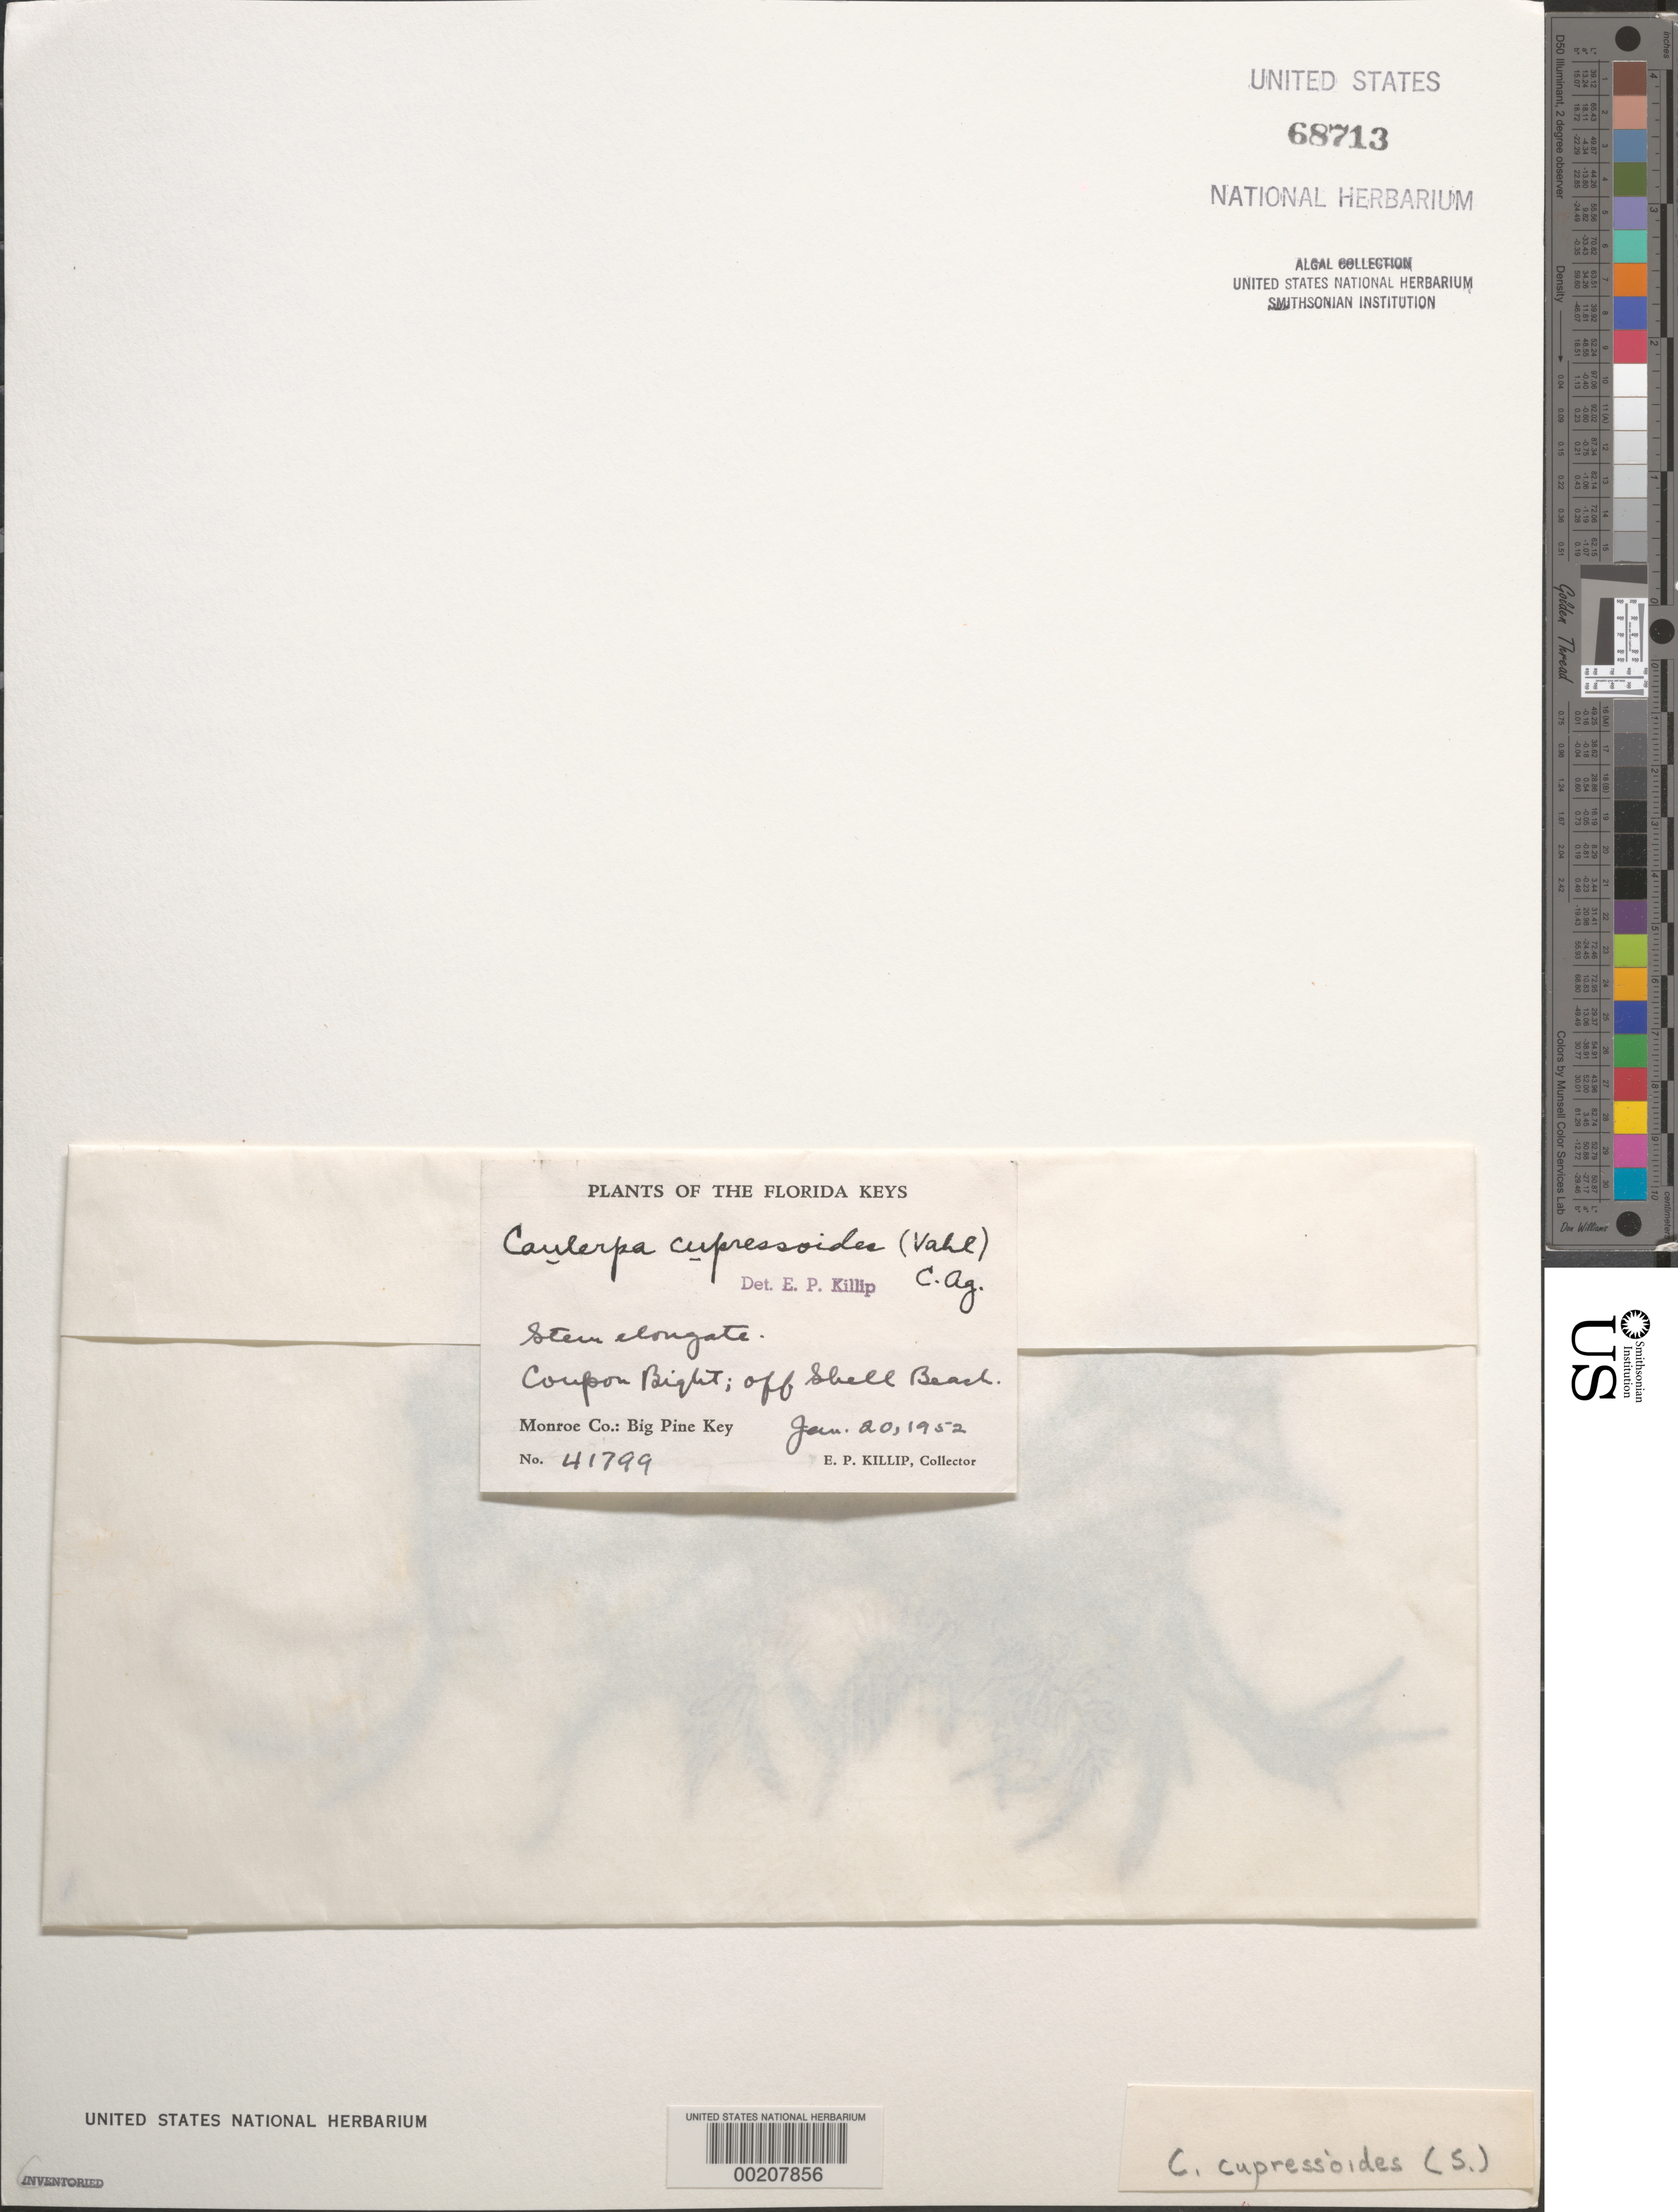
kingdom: Plantae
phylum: Chlorophyta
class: Ulvophyceae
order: Bryopsidales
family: Caulerpaceae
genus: Caulerpa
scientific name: Caulerpa cupressoides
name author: (Vahl) C. Agardh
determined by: Killip, Ellsworth P.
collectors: E. P. Killip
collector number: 41799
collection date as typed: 20 Jan 1952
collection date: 1952-01-20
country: United States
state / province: Florida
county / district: Monroe County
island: Big Pine Key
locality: Coupon Bight off Shell Beach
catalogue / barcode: US 68713